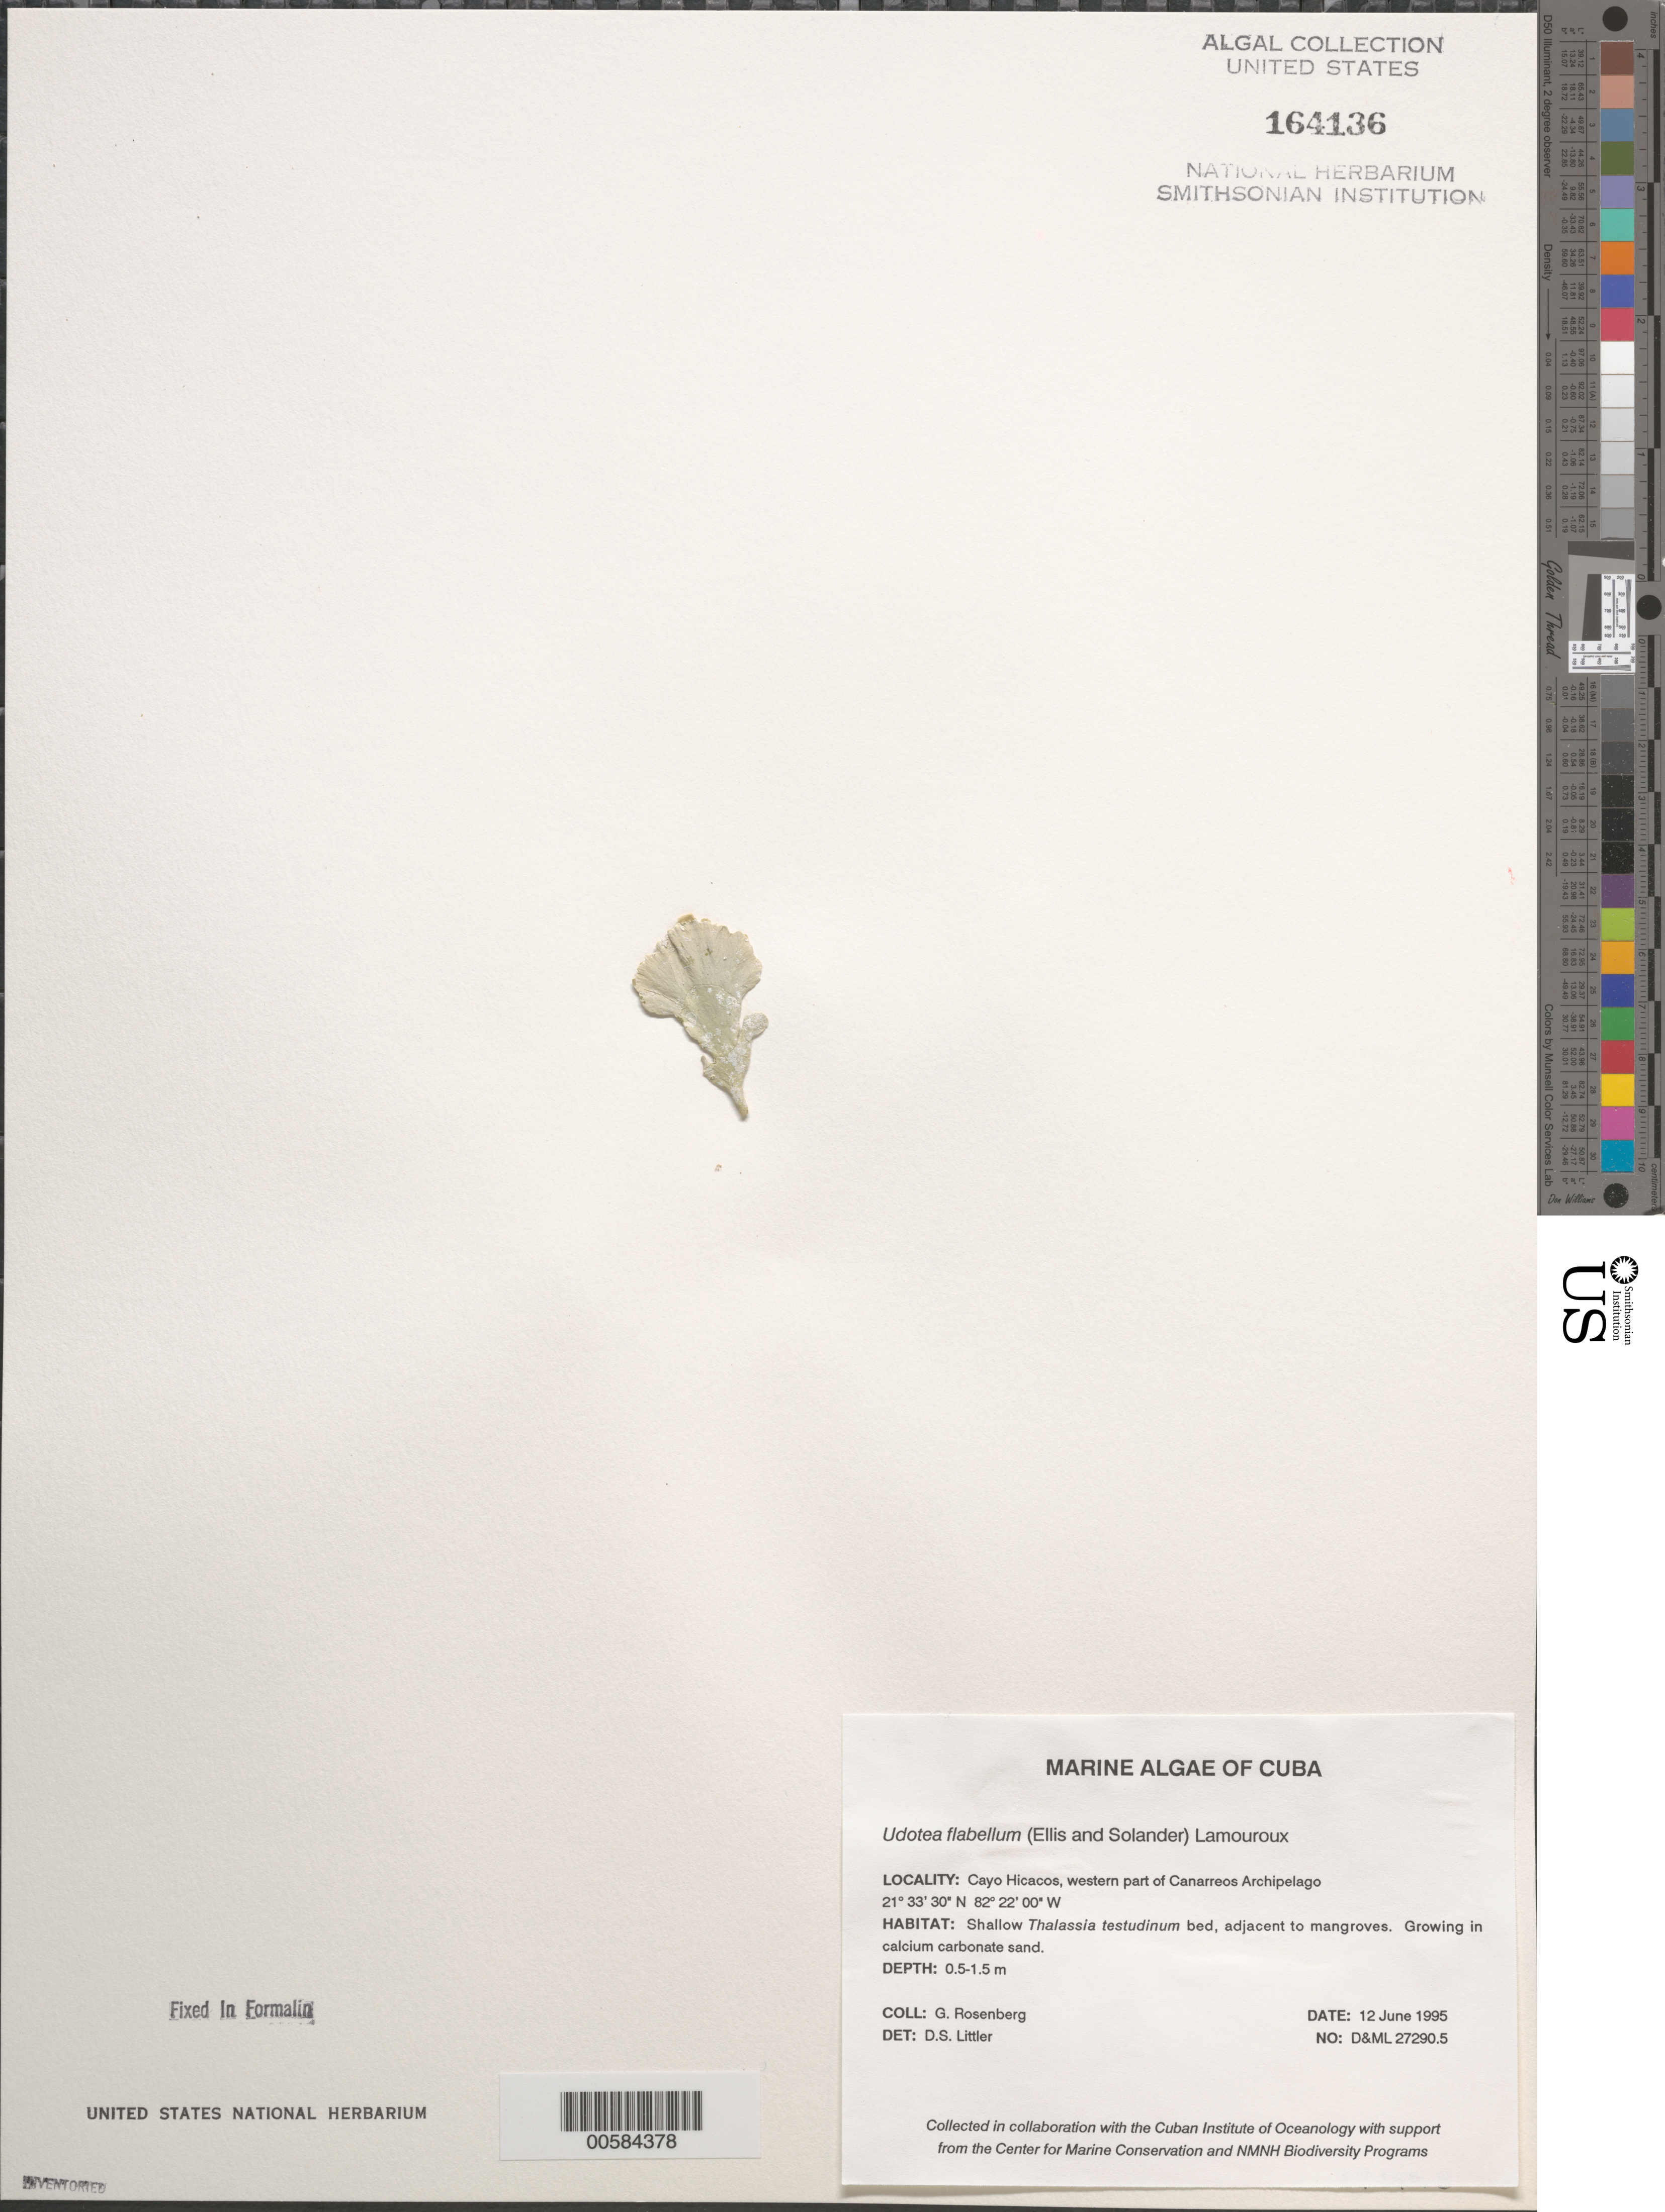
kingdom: Plantae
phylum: Chlorophyta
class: Ulvophyceae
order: Bryopsidales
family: Udoteaceae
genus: Udotea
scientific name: Udotea flabellum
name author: (J. Ellis & Sol.) M. Howe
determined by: Littler, D. S.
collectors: G. Rosenberg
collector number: D&ML 27290.5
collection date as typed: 12 Jun 1995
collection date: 1995-06-12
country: Cuba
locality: Cayo hicacos, western canarreos archipelago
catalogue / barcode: US 164136